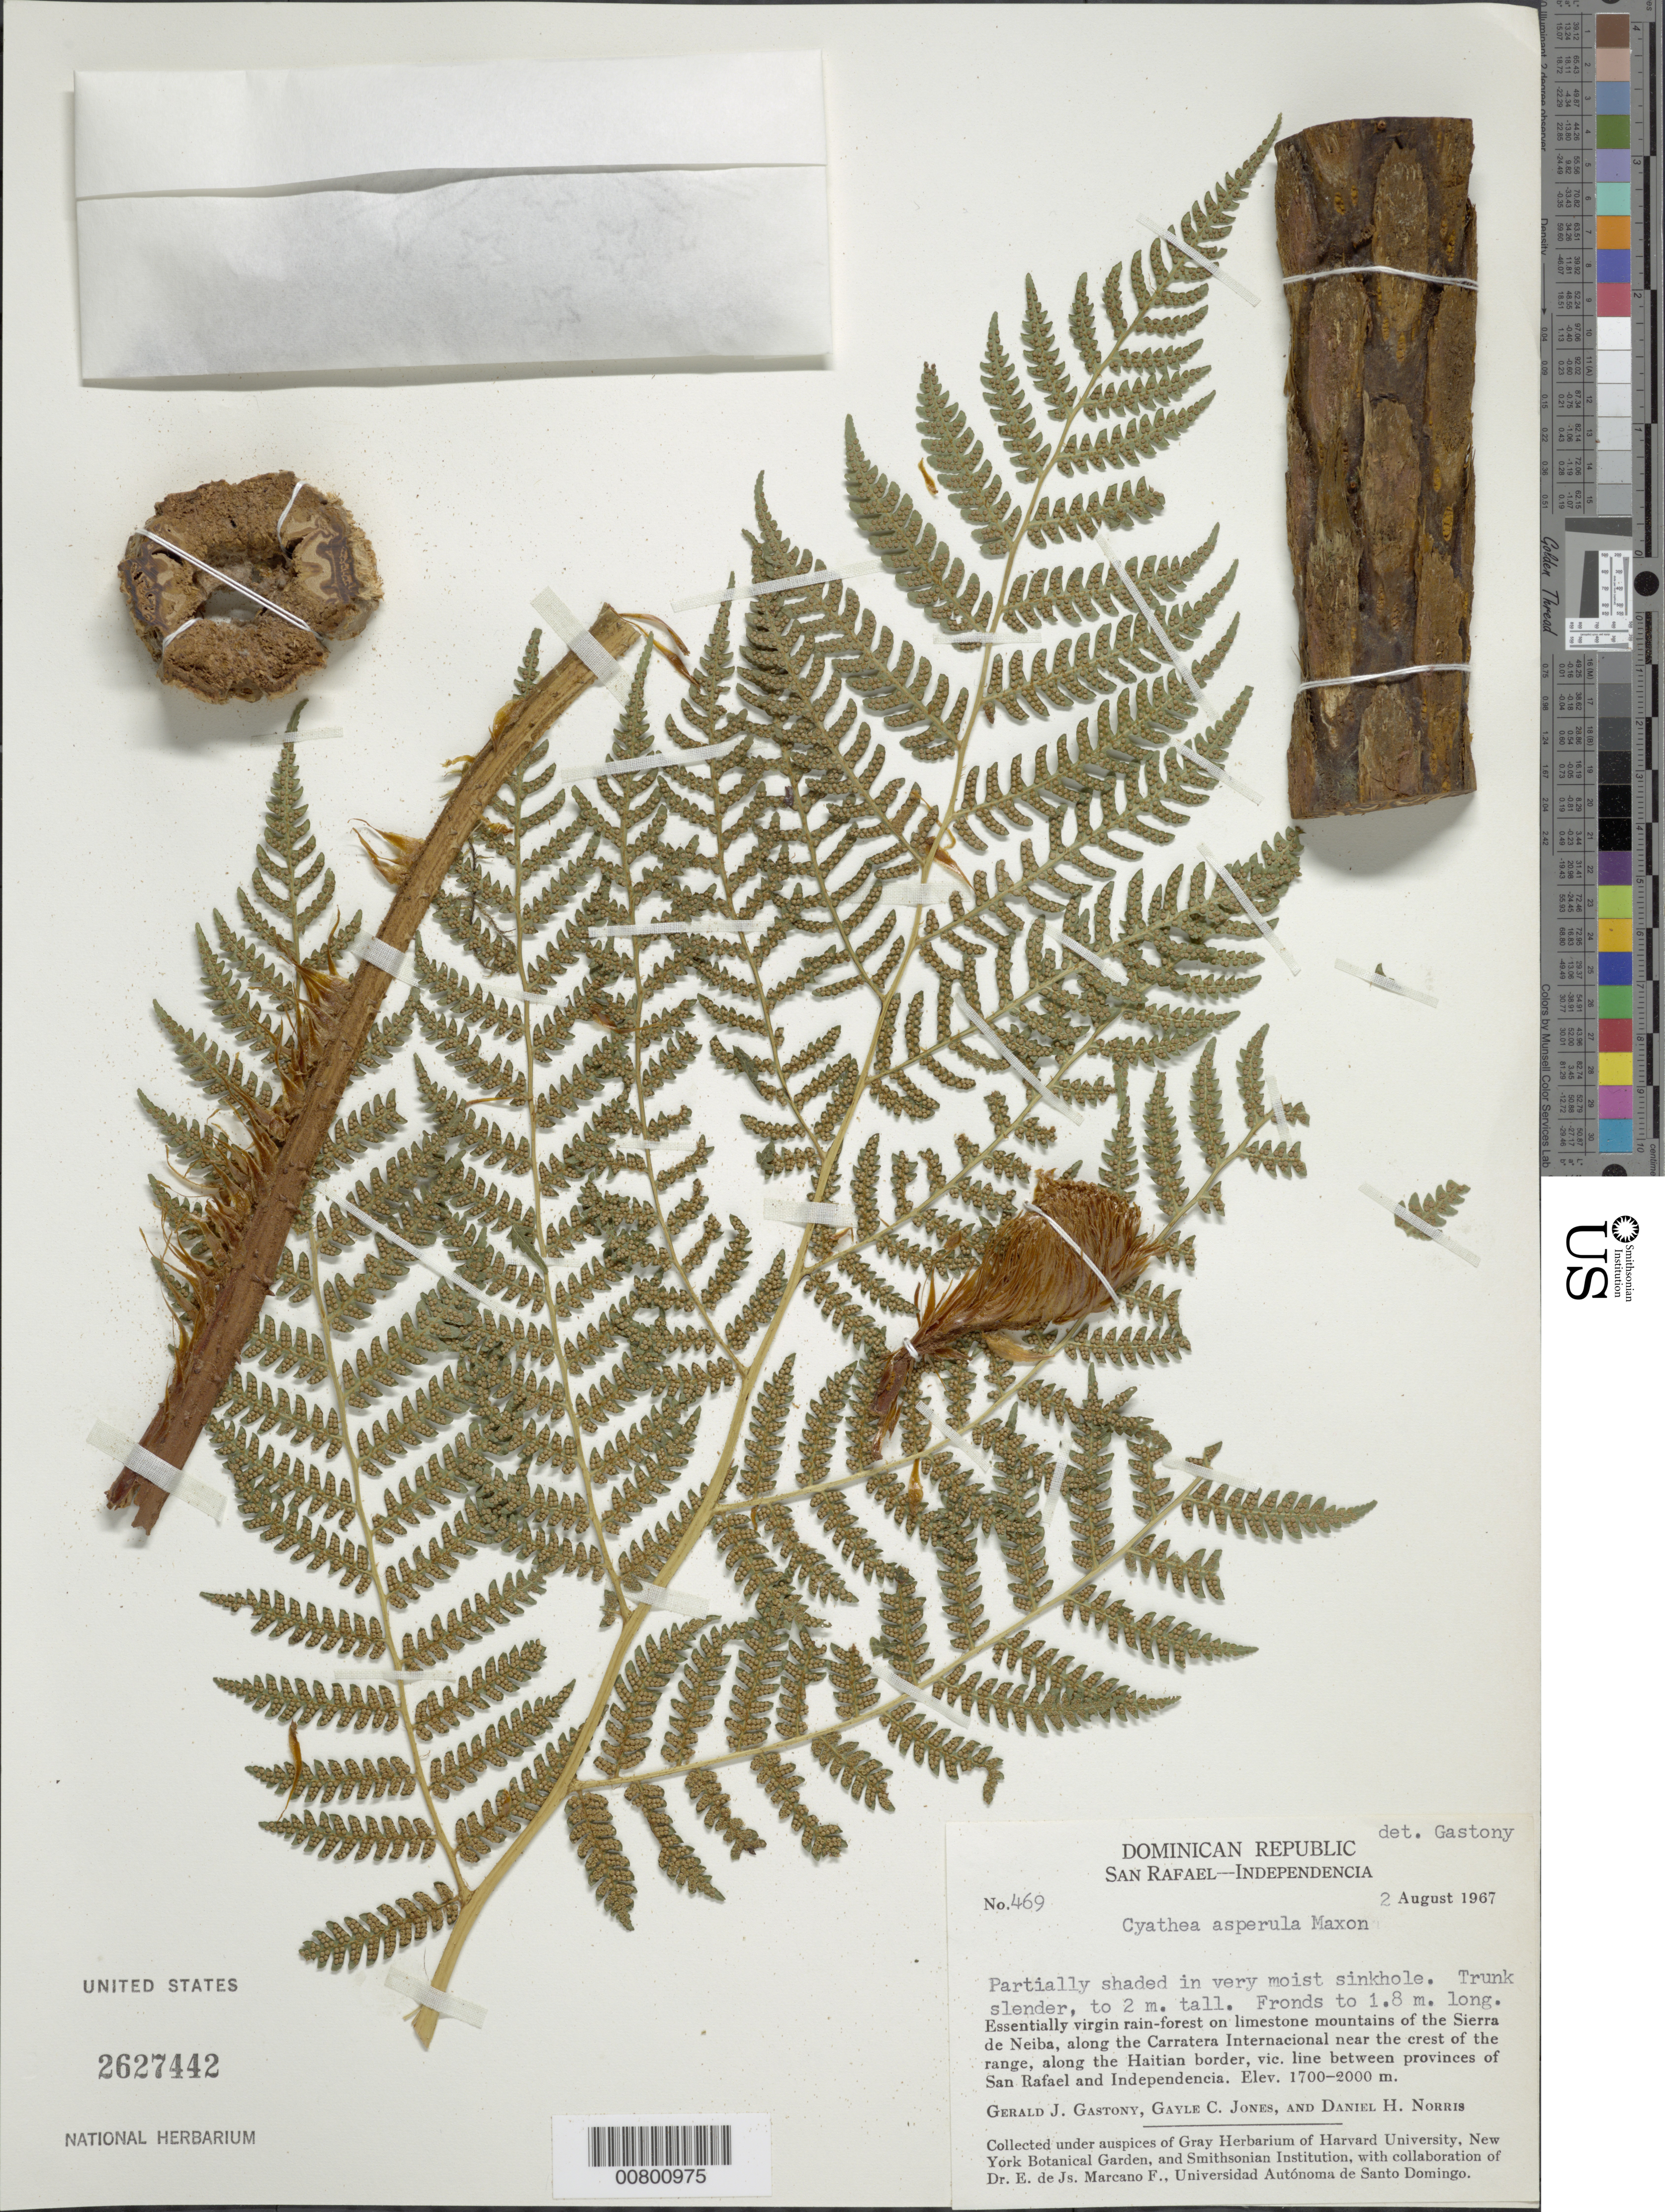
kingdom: Plantae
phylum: Tracheophyta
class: Polypodiopsida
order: Cyatheales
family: Cyatheaceae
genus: Cyathea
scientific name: Cyathea furfuracea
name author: Christ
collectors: G. Gastony, G. C. Jones & D. H. Norris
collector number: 469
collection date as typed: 02 Aug 1967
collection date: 1967-08-02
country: Dominican Republic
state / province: Independencia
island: Hispaniola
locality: San Rafael-Independencia Provinces; Sierra de Neiba, along Carratera Internacional, along Haitian border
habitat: Essentially virgin rainforest on limestone mountains; partially shaded in very moist sinkhole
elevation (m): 1700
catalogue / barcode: US 2627442